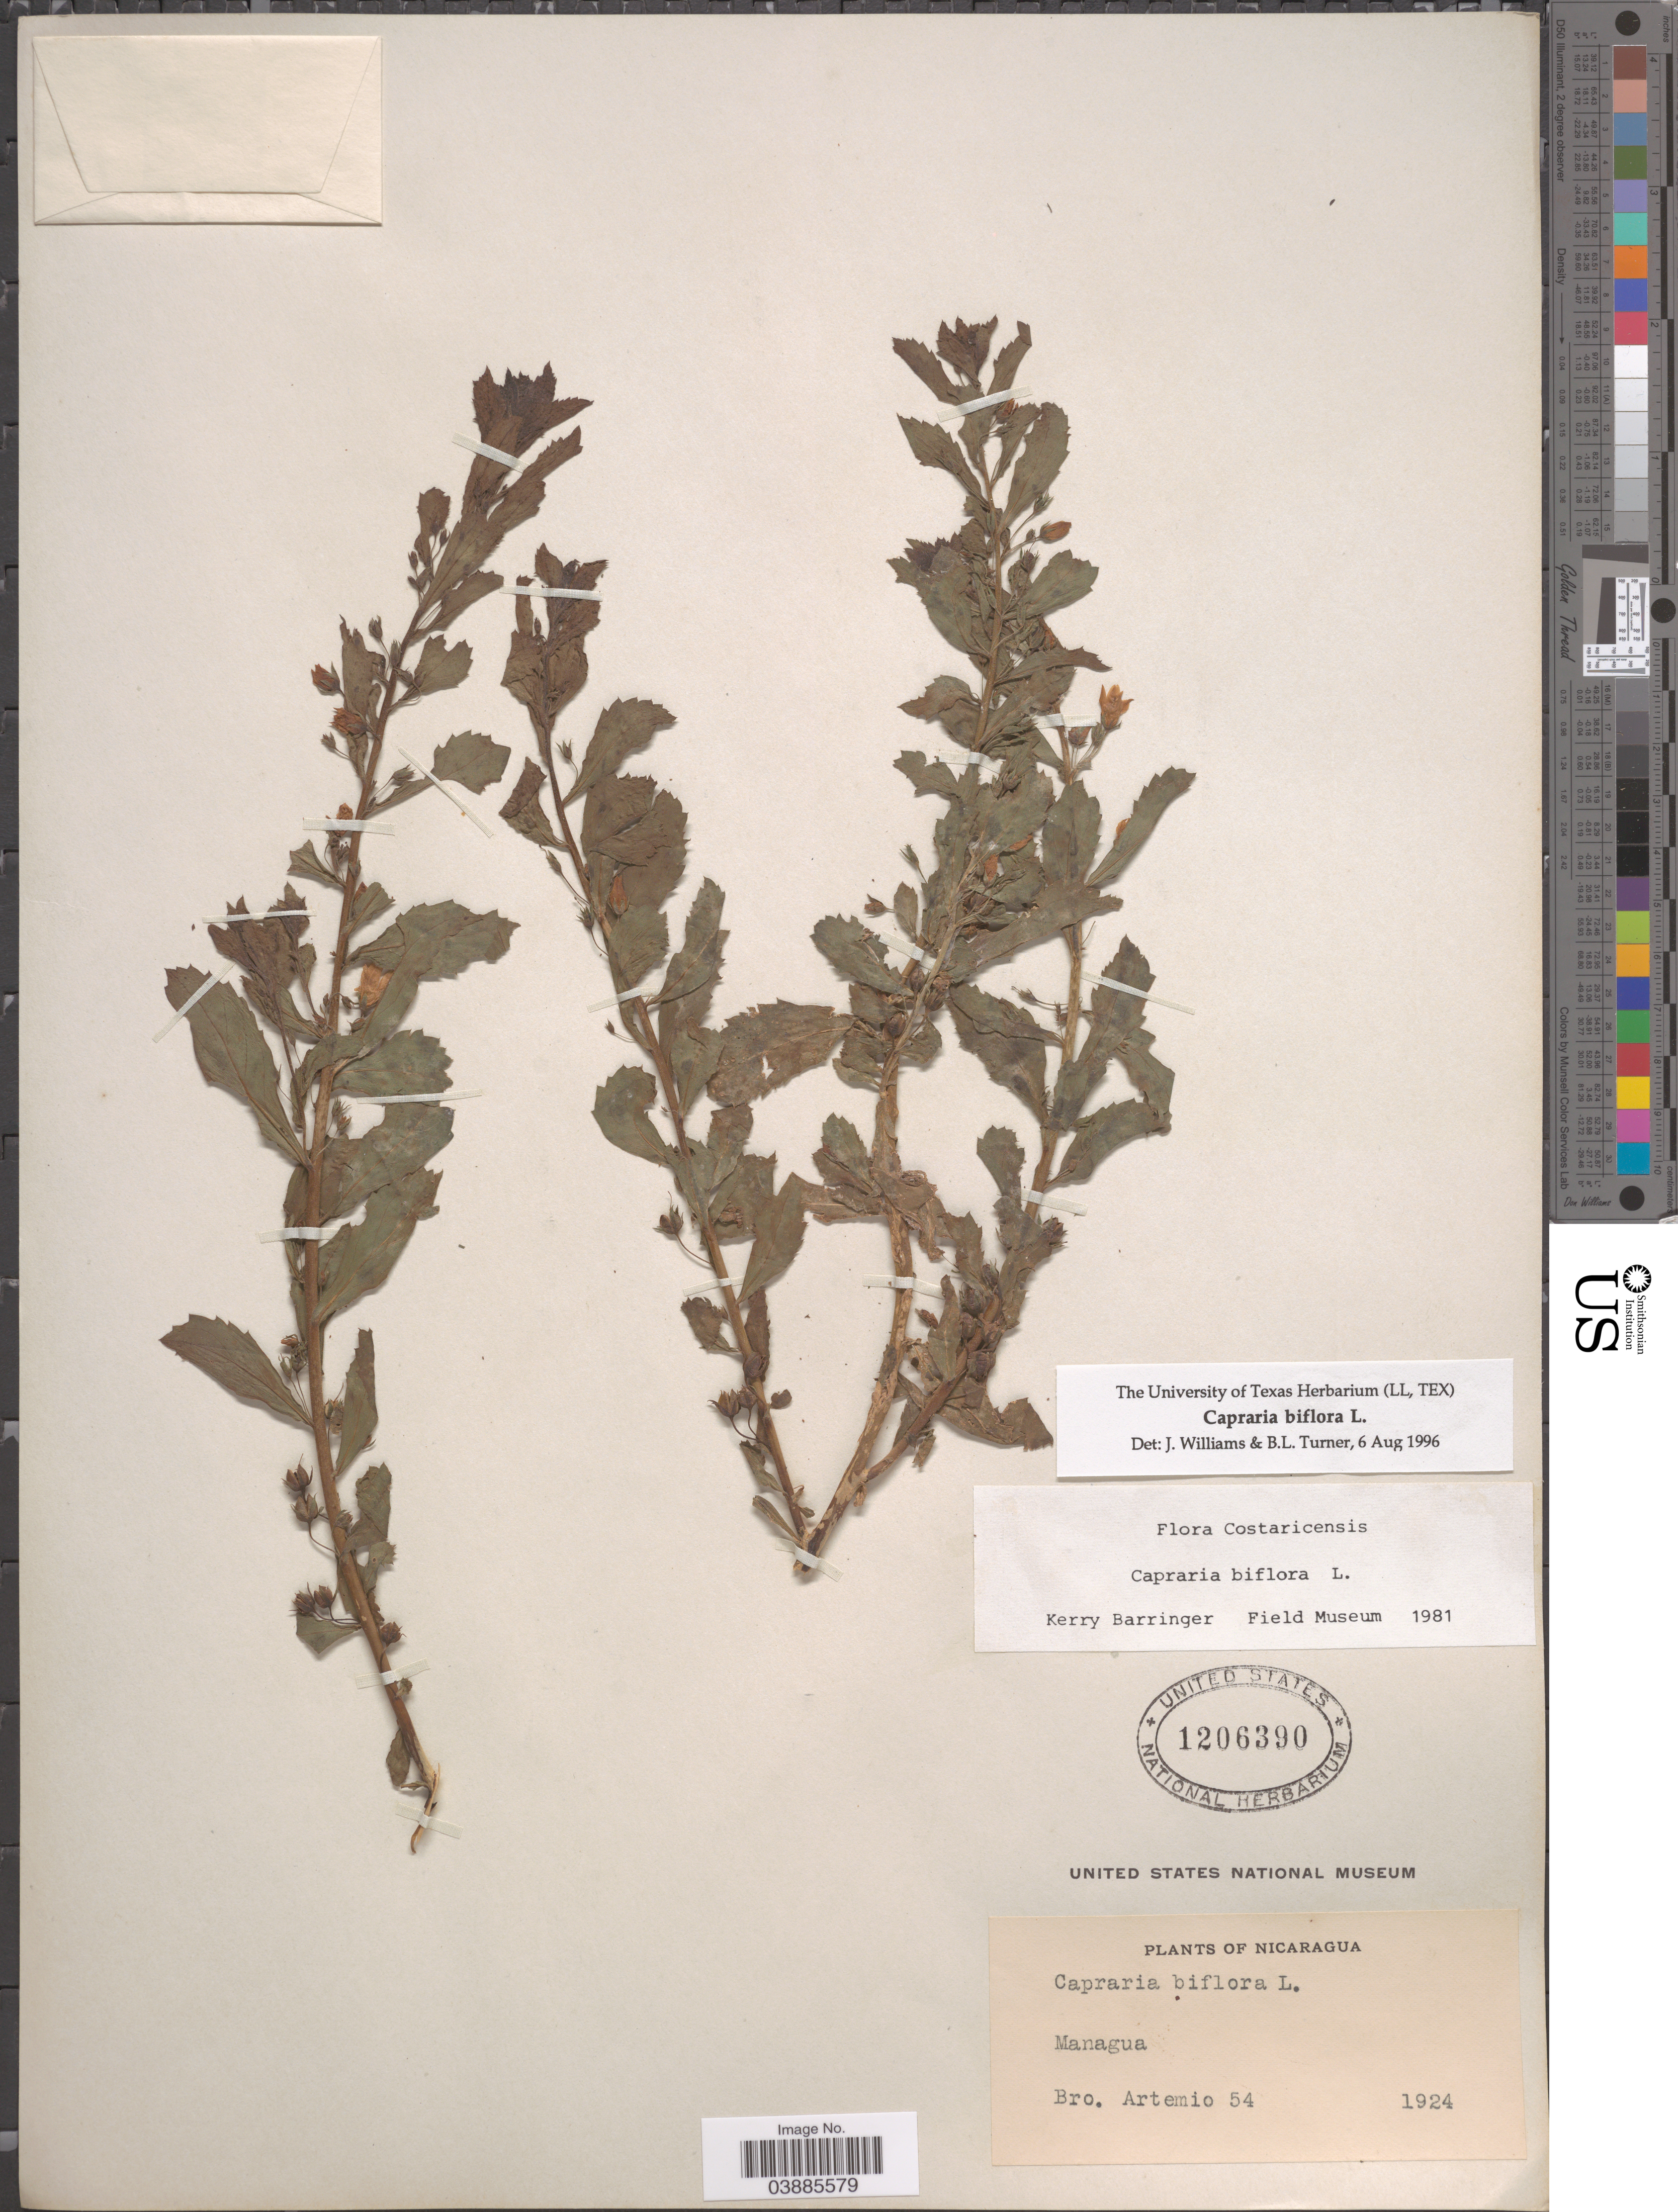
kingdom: Plantae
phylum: Tracheophyta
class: Magnoliopsida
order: Lamiales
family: Scrophulariaceae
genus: Capraria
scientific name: Capraria biflora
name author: L.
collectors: B. Artemio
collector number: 54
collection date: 1924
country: Nicaragua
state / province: Managua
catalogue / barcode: US 1206390